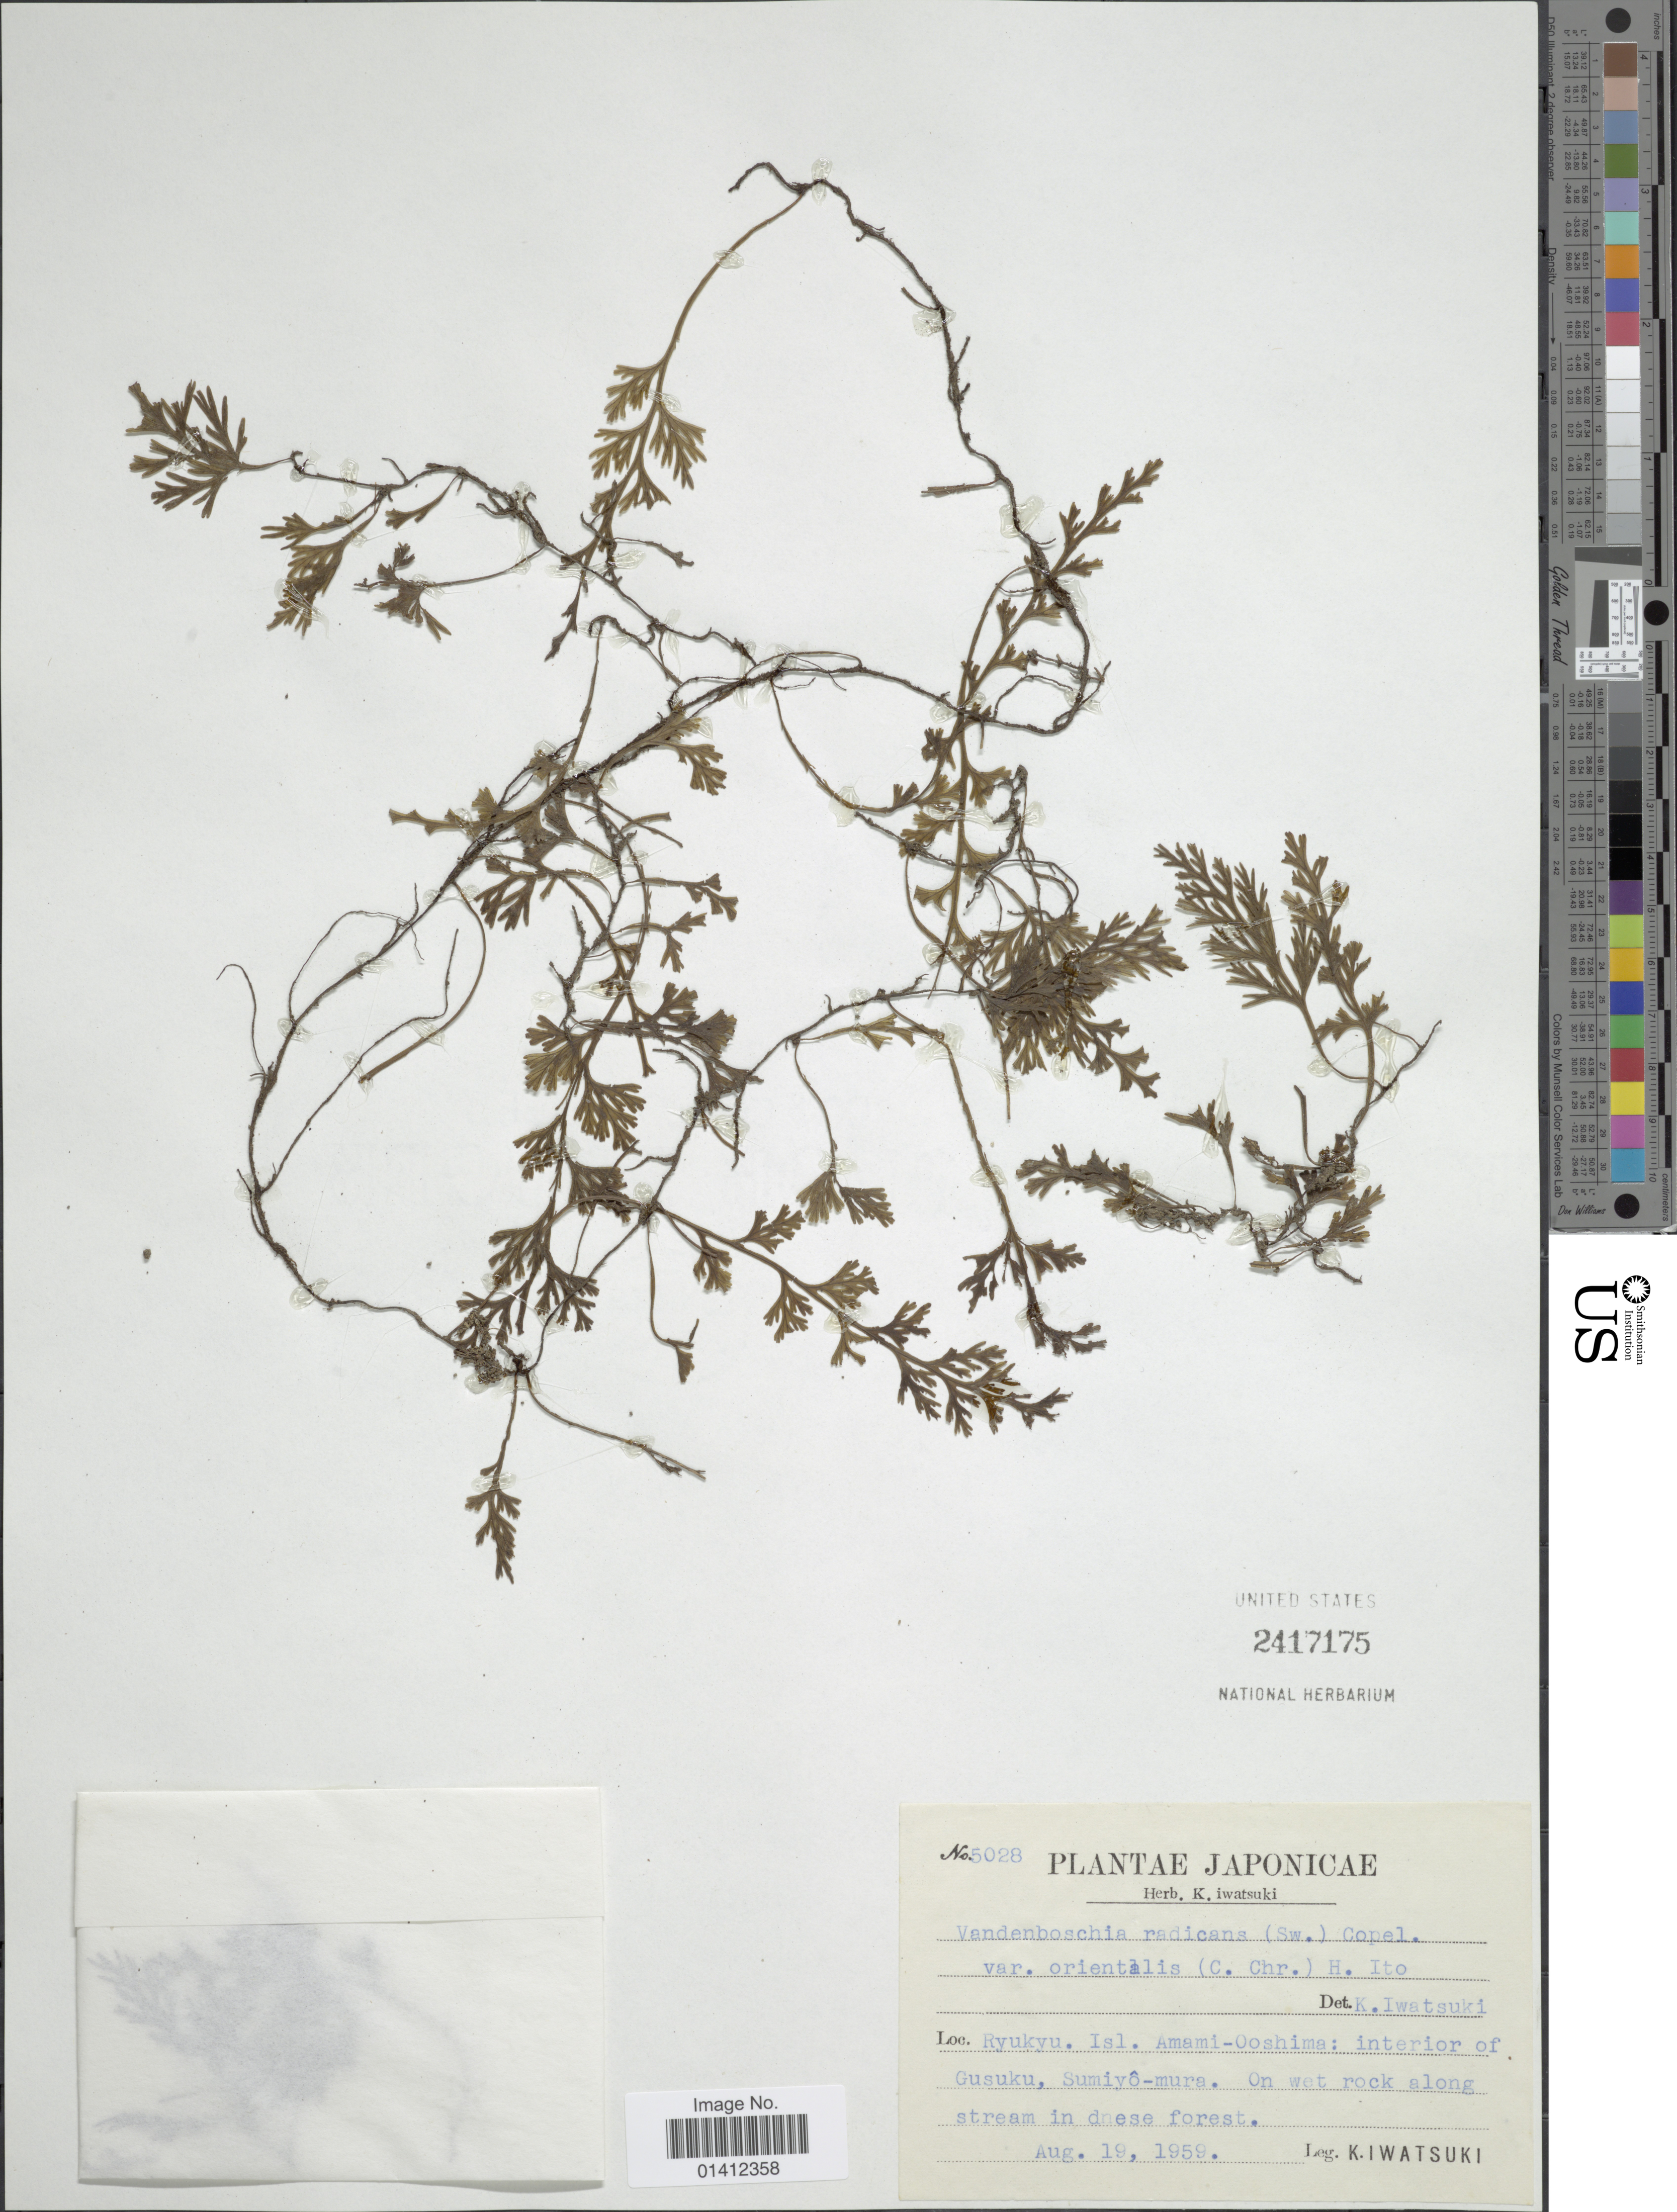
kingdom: Plantae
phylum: Tracheophyta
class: Polypodiopsida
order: Hymenophyllales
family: Hymenophyllaceae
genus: Vandenboschia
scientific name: Vandenboschia radicans var. orientalis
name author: (C. Chr.) H. Itô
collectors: K. Iwatsuki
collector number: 5028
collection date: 1959-08-19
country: Japan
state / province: Okinawa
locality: Ryukyu Isl Amami-Ooshima: interior of Gusuku, Sumiyô-mura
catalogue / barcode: US 2417175